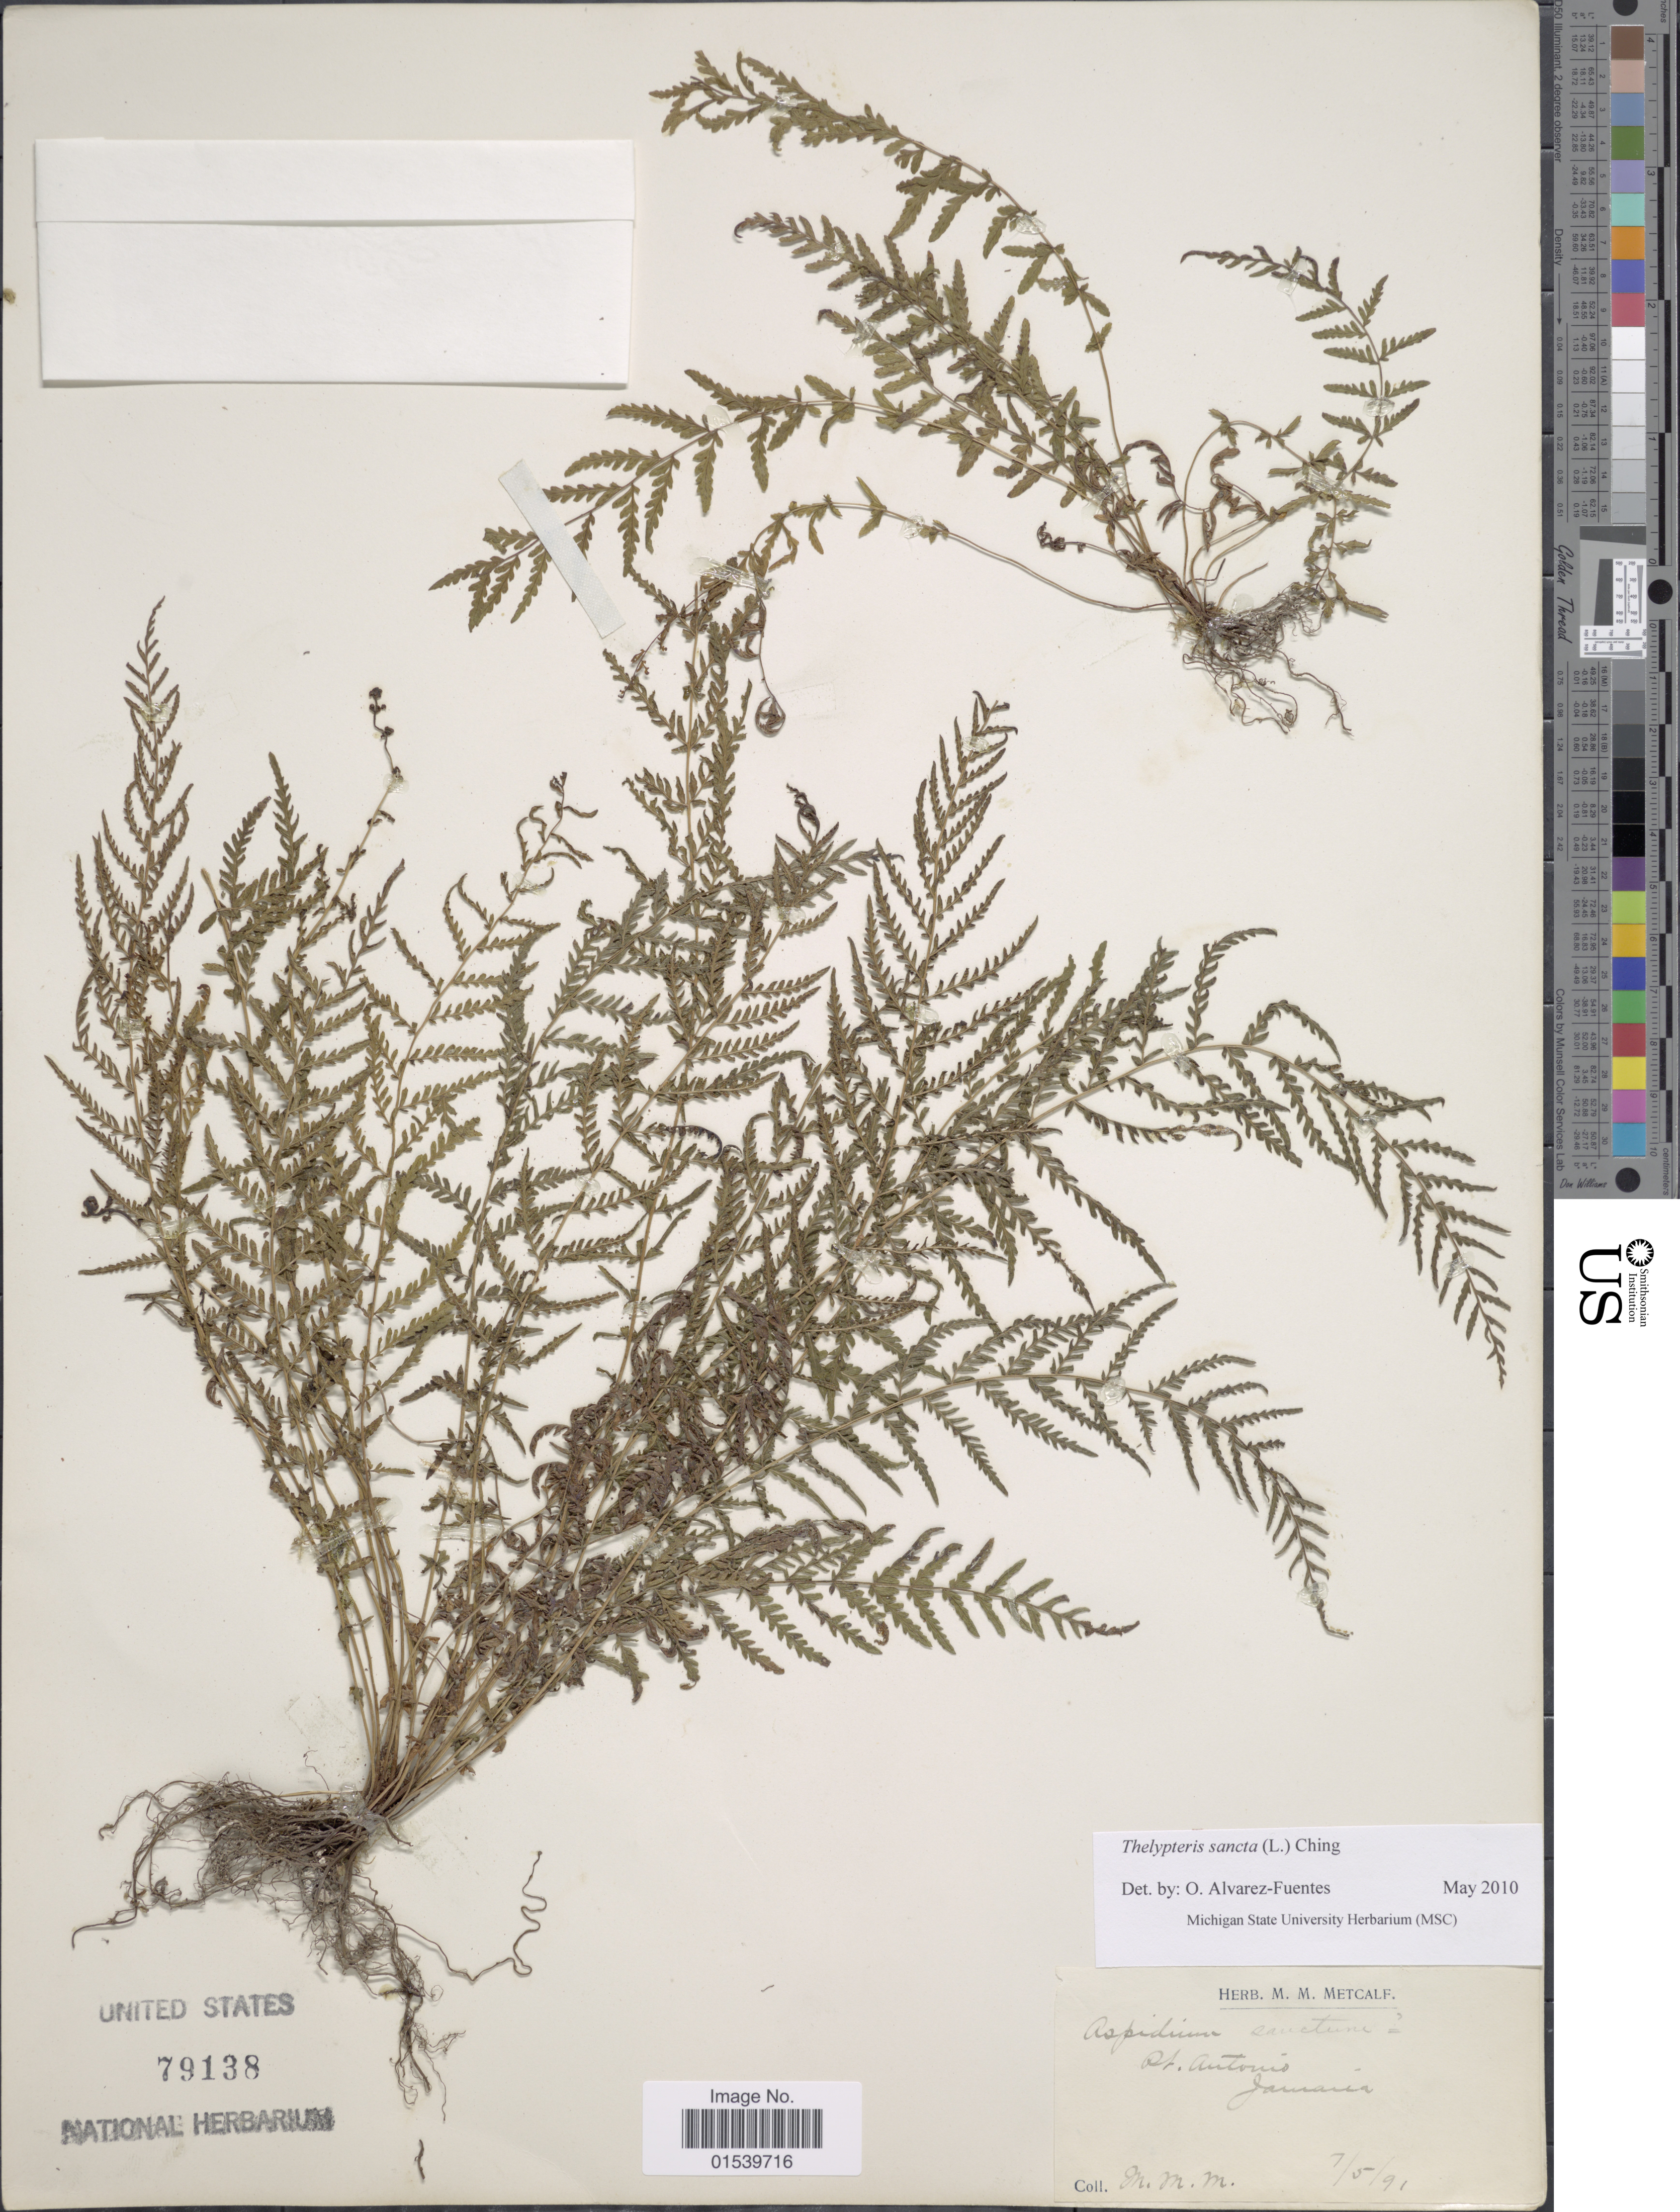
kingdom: Plantae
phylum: Tracheophyta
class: Polypodiopsida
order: Polypodiales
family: Thelypteridaceae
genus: Amauropelta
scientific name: Amauropelta sancta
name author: (L.) Pic. Serm.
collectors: M. Metcalf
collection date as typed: Transcribed d/m/y: 7/5/91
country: Jamaica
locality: Pt. Antonio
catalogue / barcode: US 79138